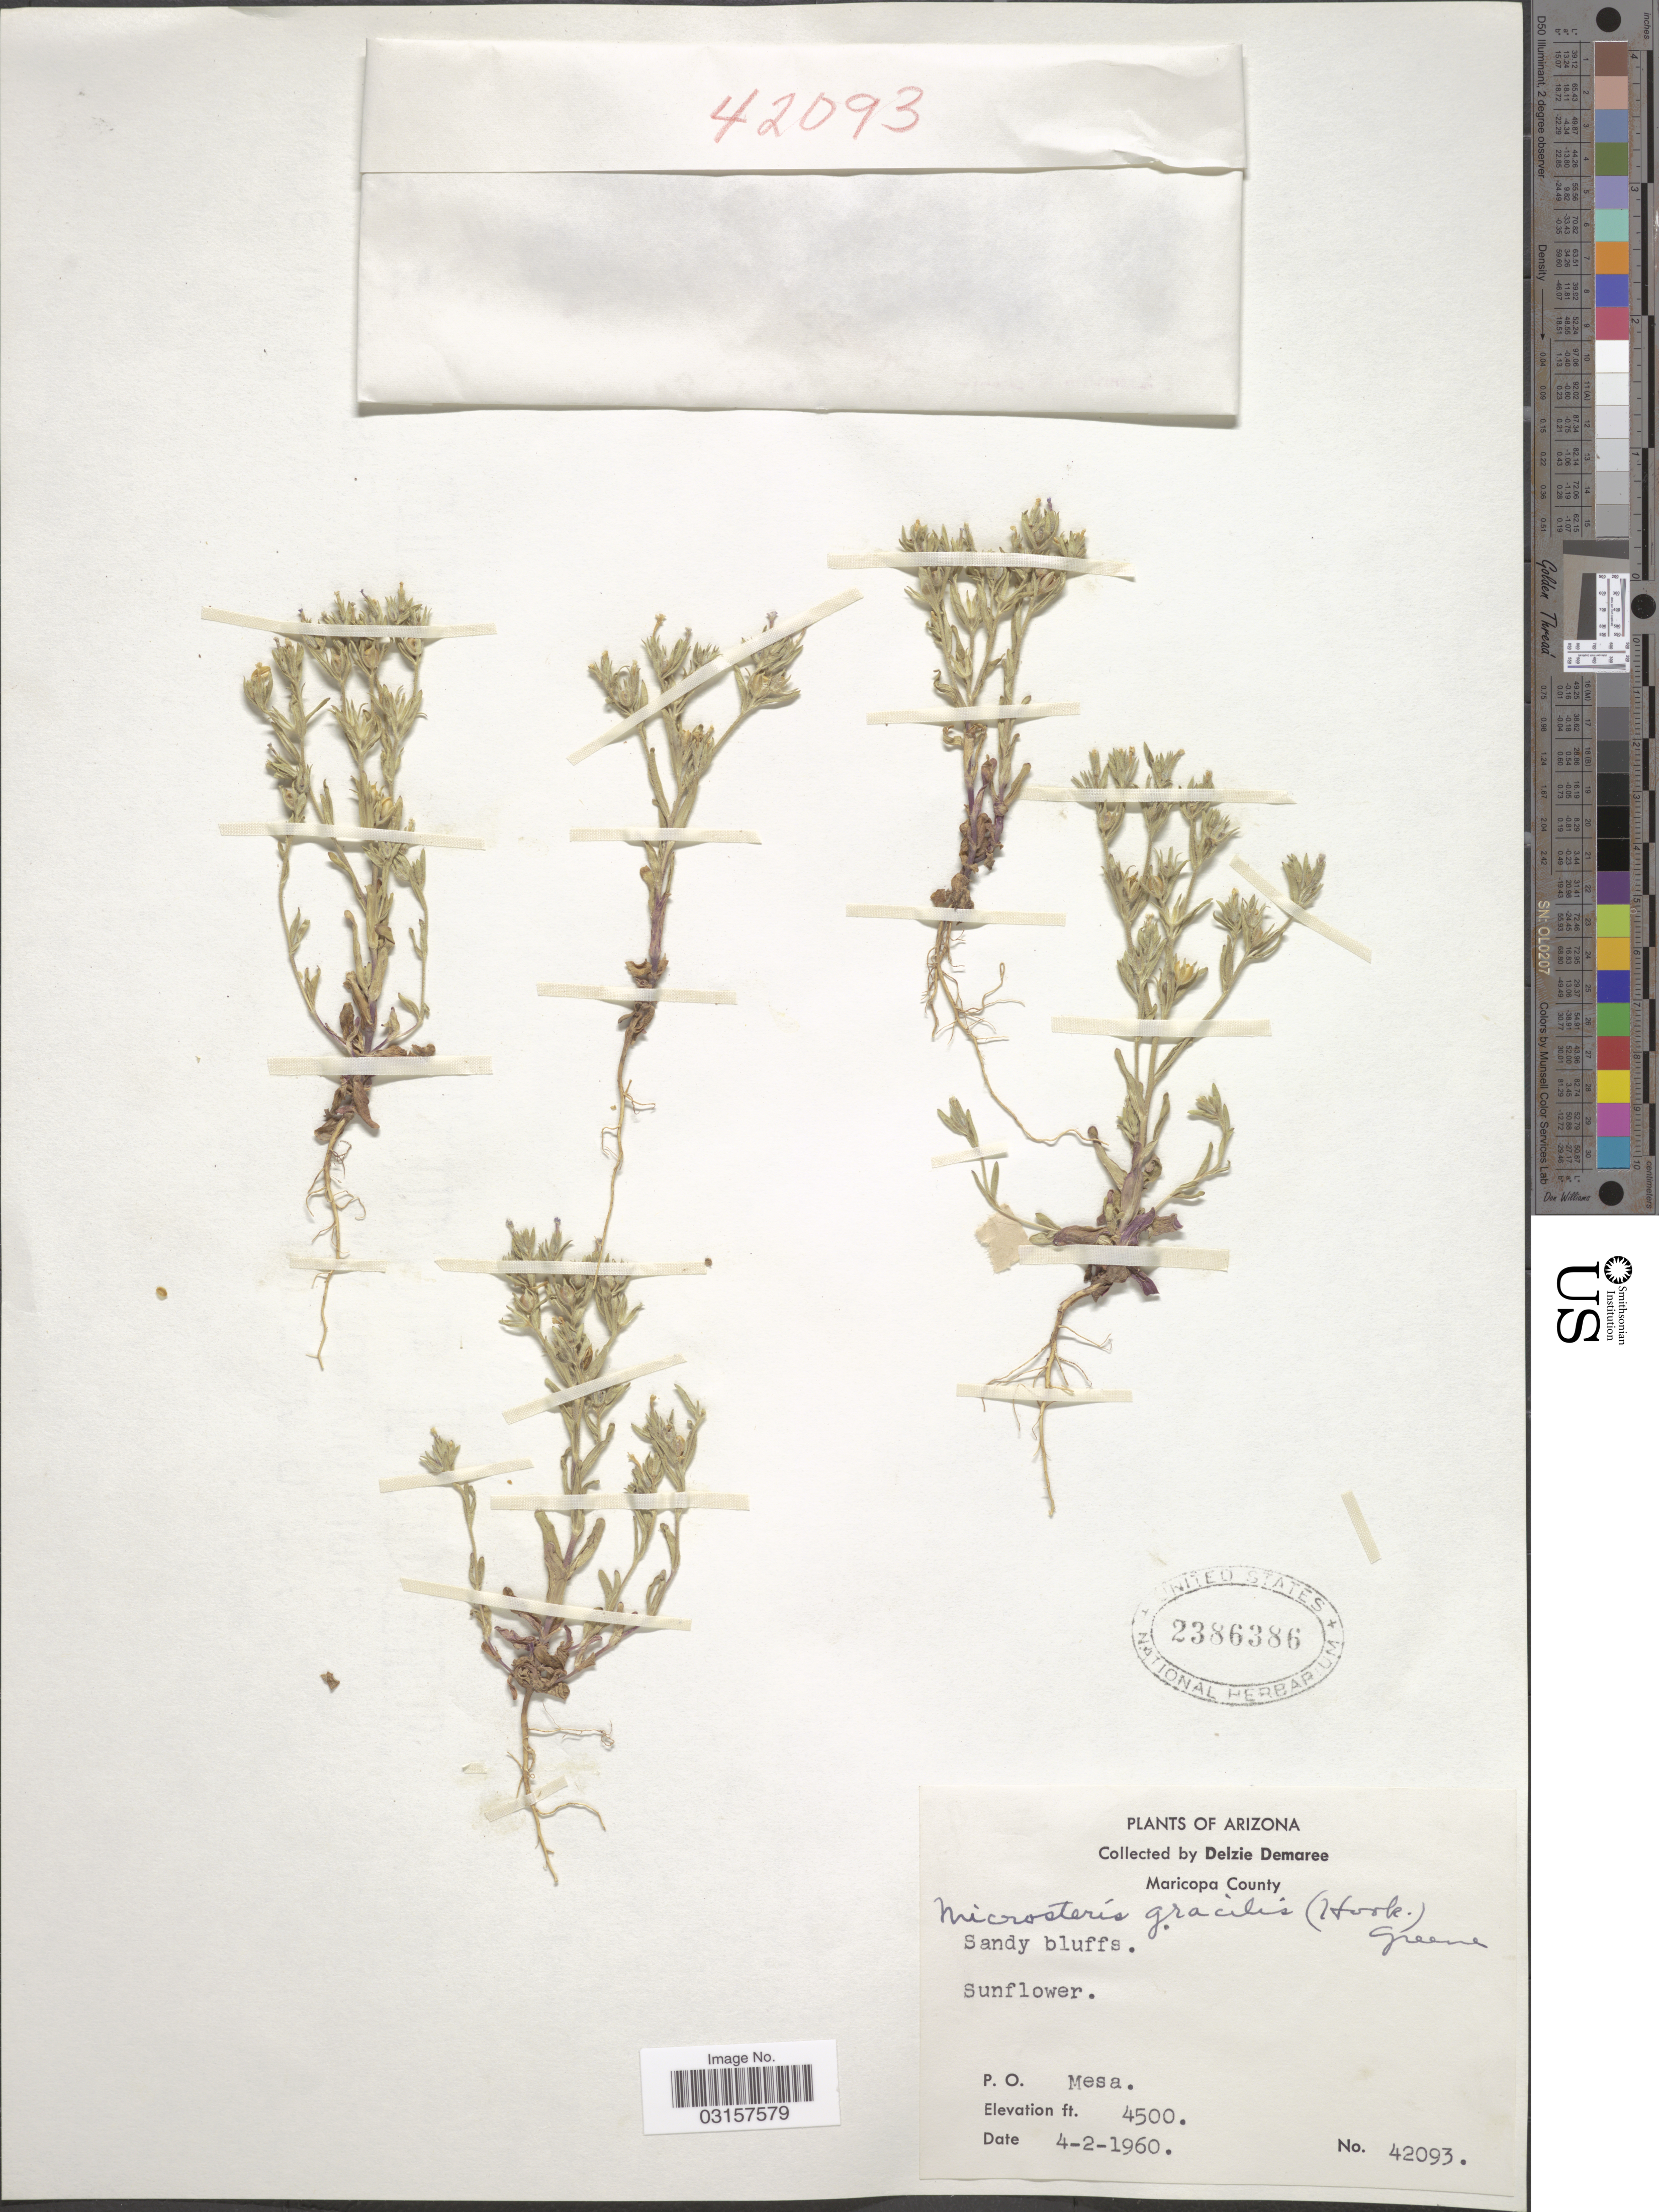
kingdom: Plantae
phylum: Tracheophyta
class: Magnoliopsida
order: Ericales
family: Polemoniaceae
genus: Microsteris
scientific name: Microsteris gracilis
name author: (Hook.) Greene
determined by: (US) Smithsonian Institution - National Museum of Natural History - Department of Botany (UNITED STATES)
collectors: D. Demaree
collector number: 42093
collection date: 1960-04-02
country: United States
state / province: Arizona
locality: Maricopa County, Sunflower, P.O. Mesa.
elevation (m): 1372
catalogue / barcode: US 2386386